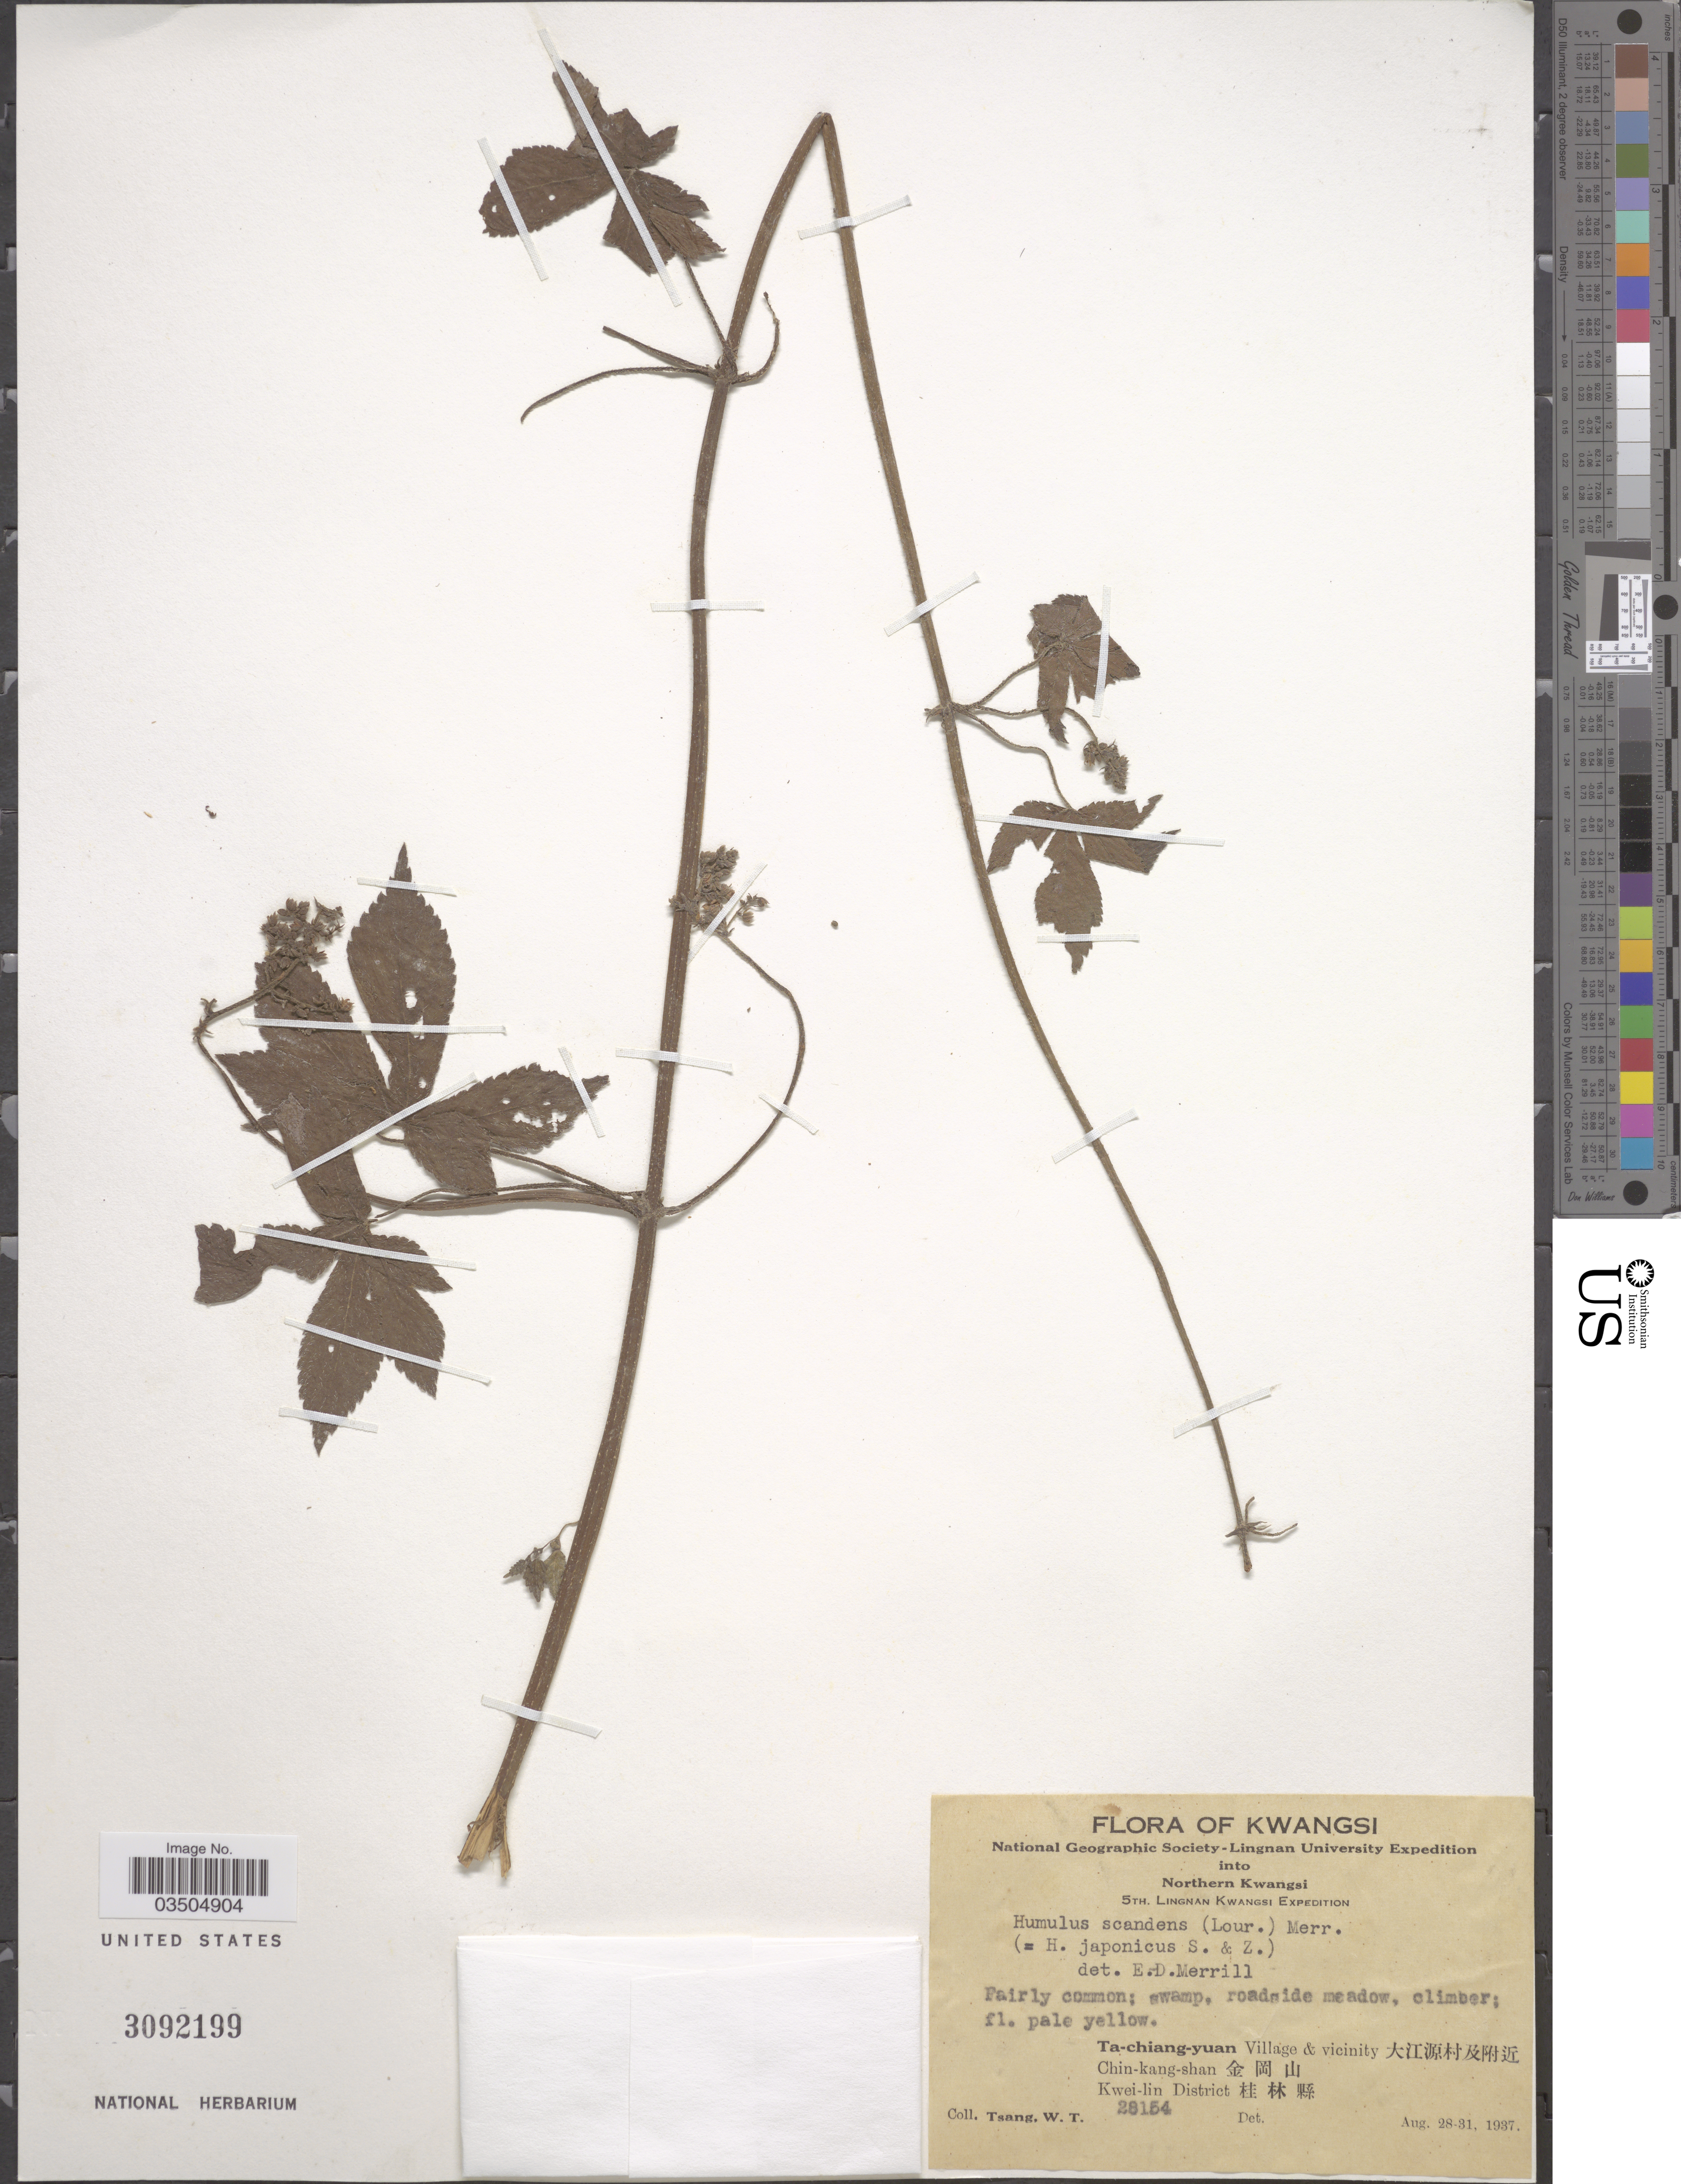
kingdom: Plantae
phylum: Tracheophyta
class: Magnoliopsida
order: Rosales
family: Cannabaceae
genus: Humulus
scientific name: Humulus japonicus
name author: Siebold & Zucc.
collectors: W. T. Tsang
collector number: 28154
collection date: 1937-08-28/1937-08-31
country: China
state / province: Guangxi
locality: Kwangsi. Northern Kwangsi. Ta-chiang-yuan Village & vicinity X, Chin-kang-shan X, Kwei-lin District X.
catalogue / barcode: US 3092199